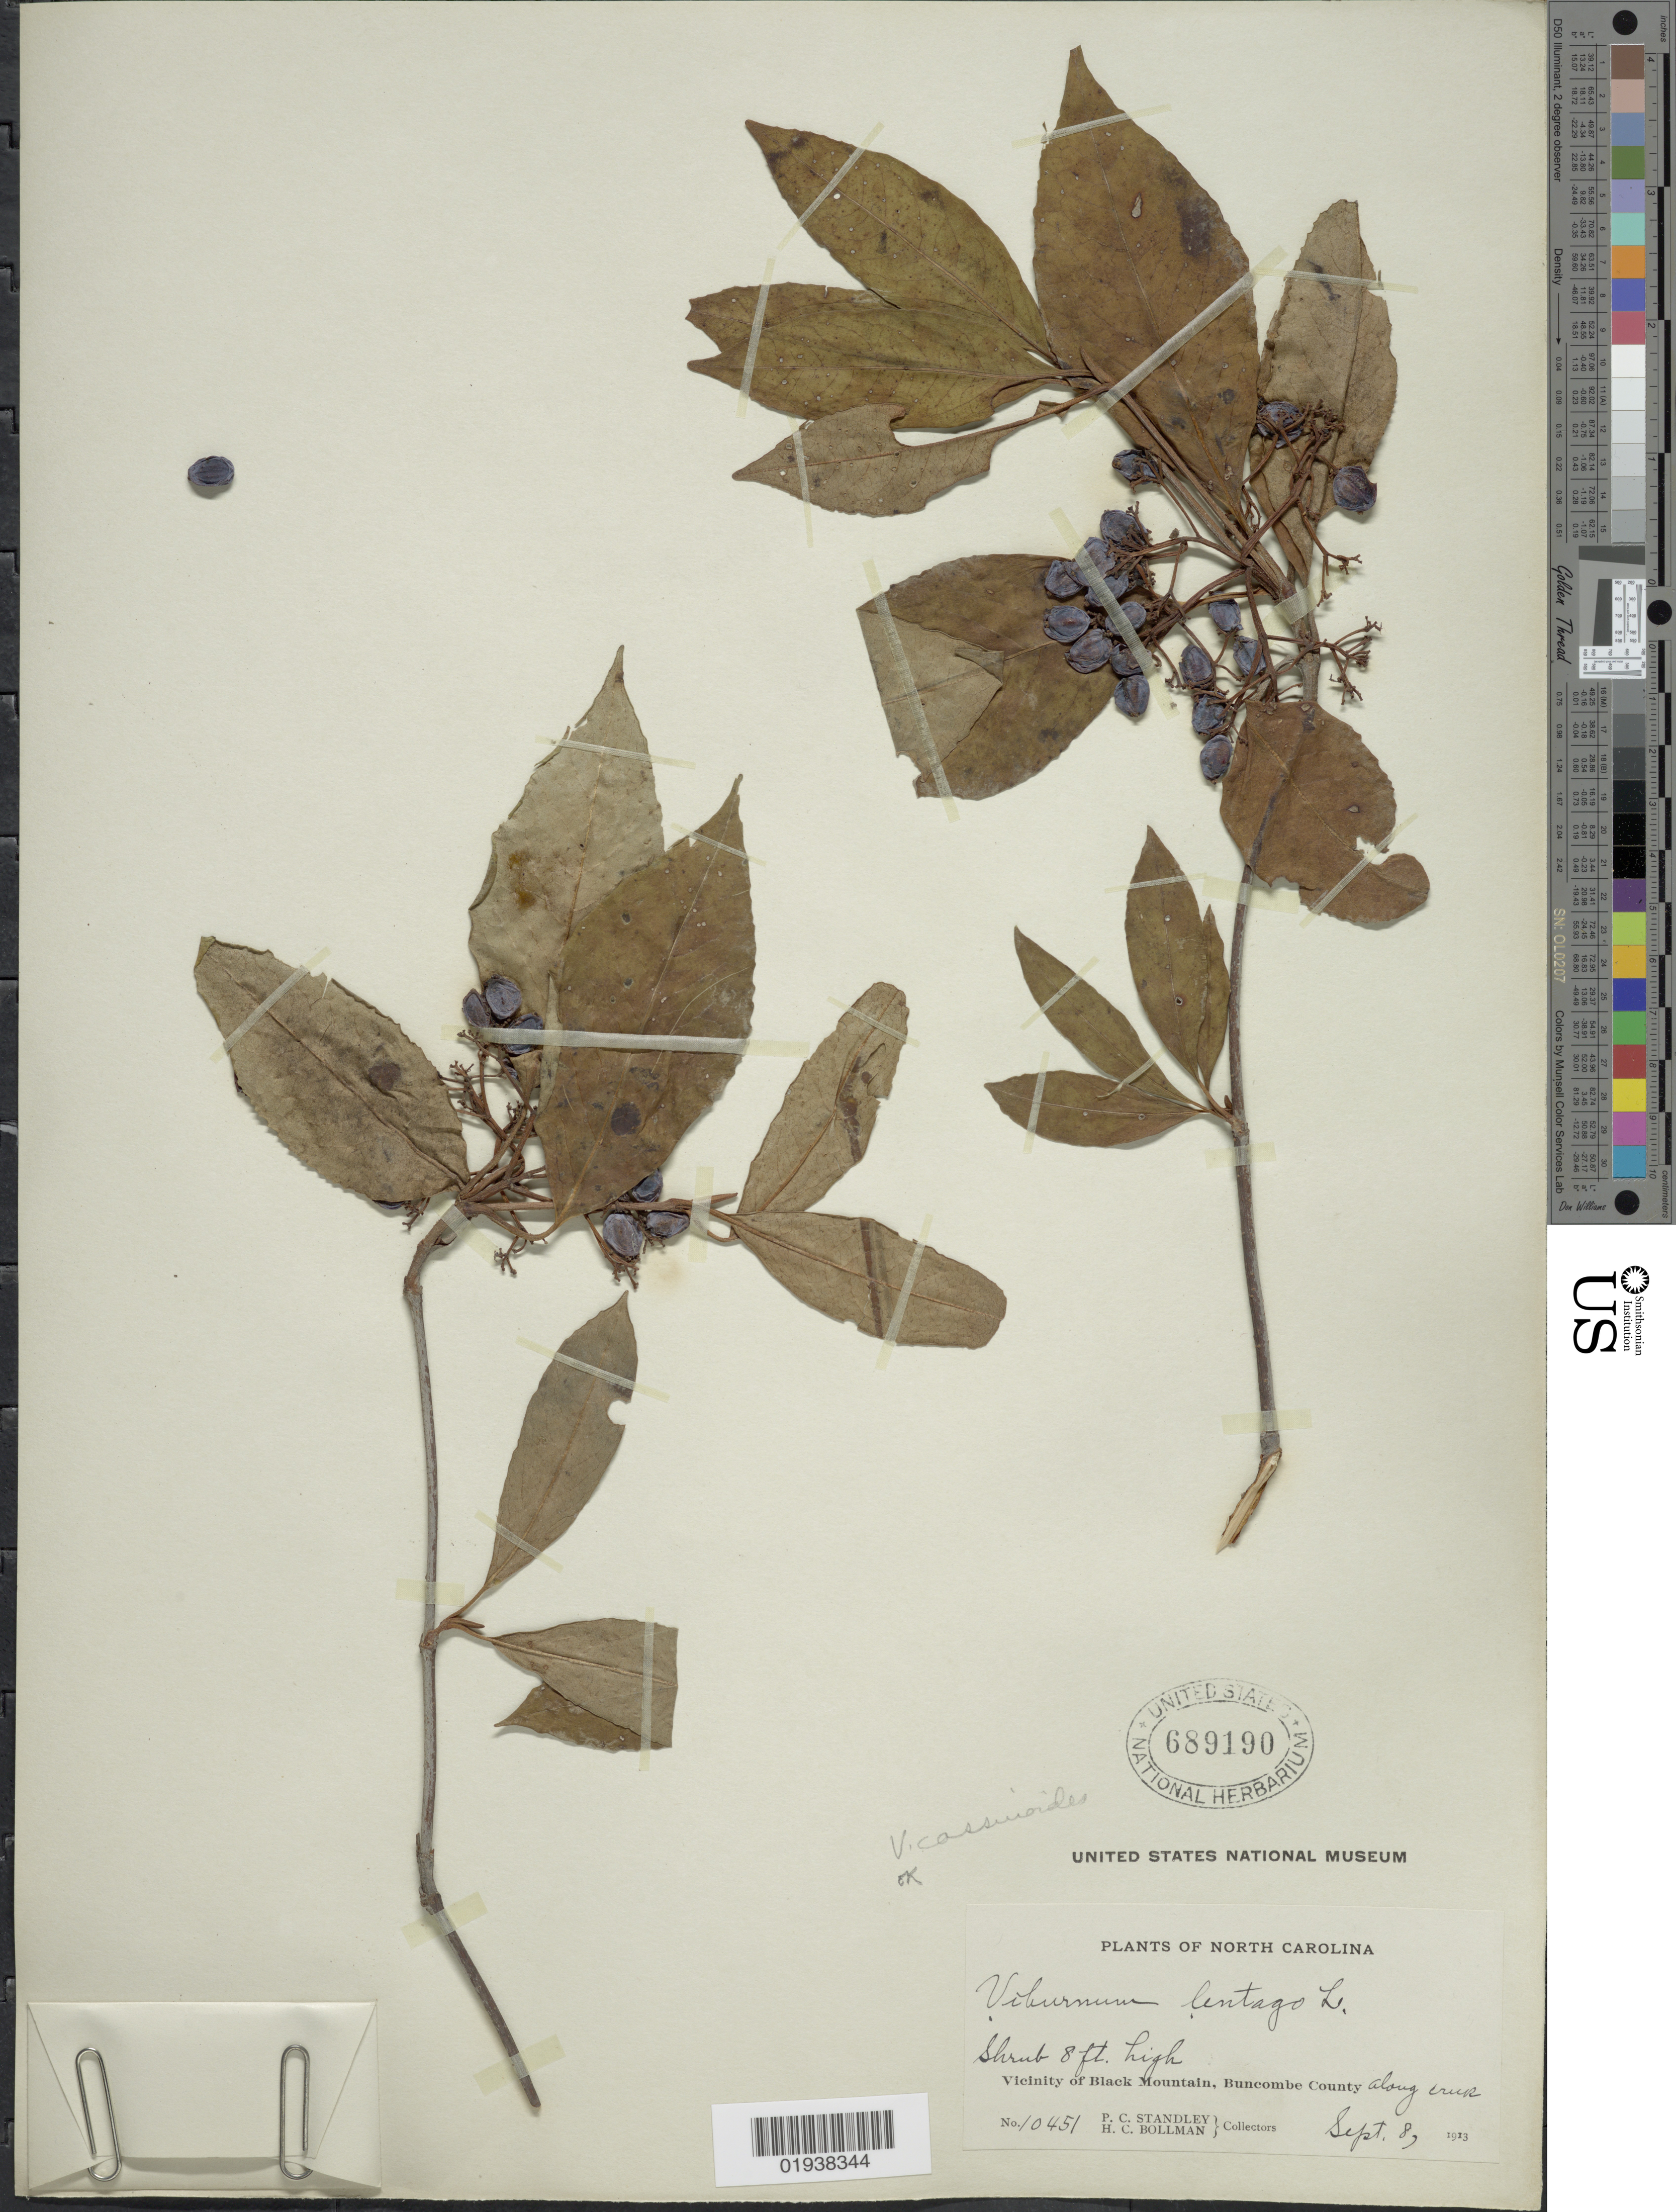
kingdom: Plantae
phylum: Tracheophyta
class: Magnoliopsida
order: Dipsacales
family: Viburnaceae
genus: Viburnum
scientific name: Viburnum cassinoides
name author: L.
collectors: P. C. Standley & H. C. Bollman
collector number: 10451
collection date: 1913-09-08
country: United States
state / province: North Carolina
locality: Vicinity of Black Mountain, Buncombe County along creek.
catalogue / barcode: US 689190